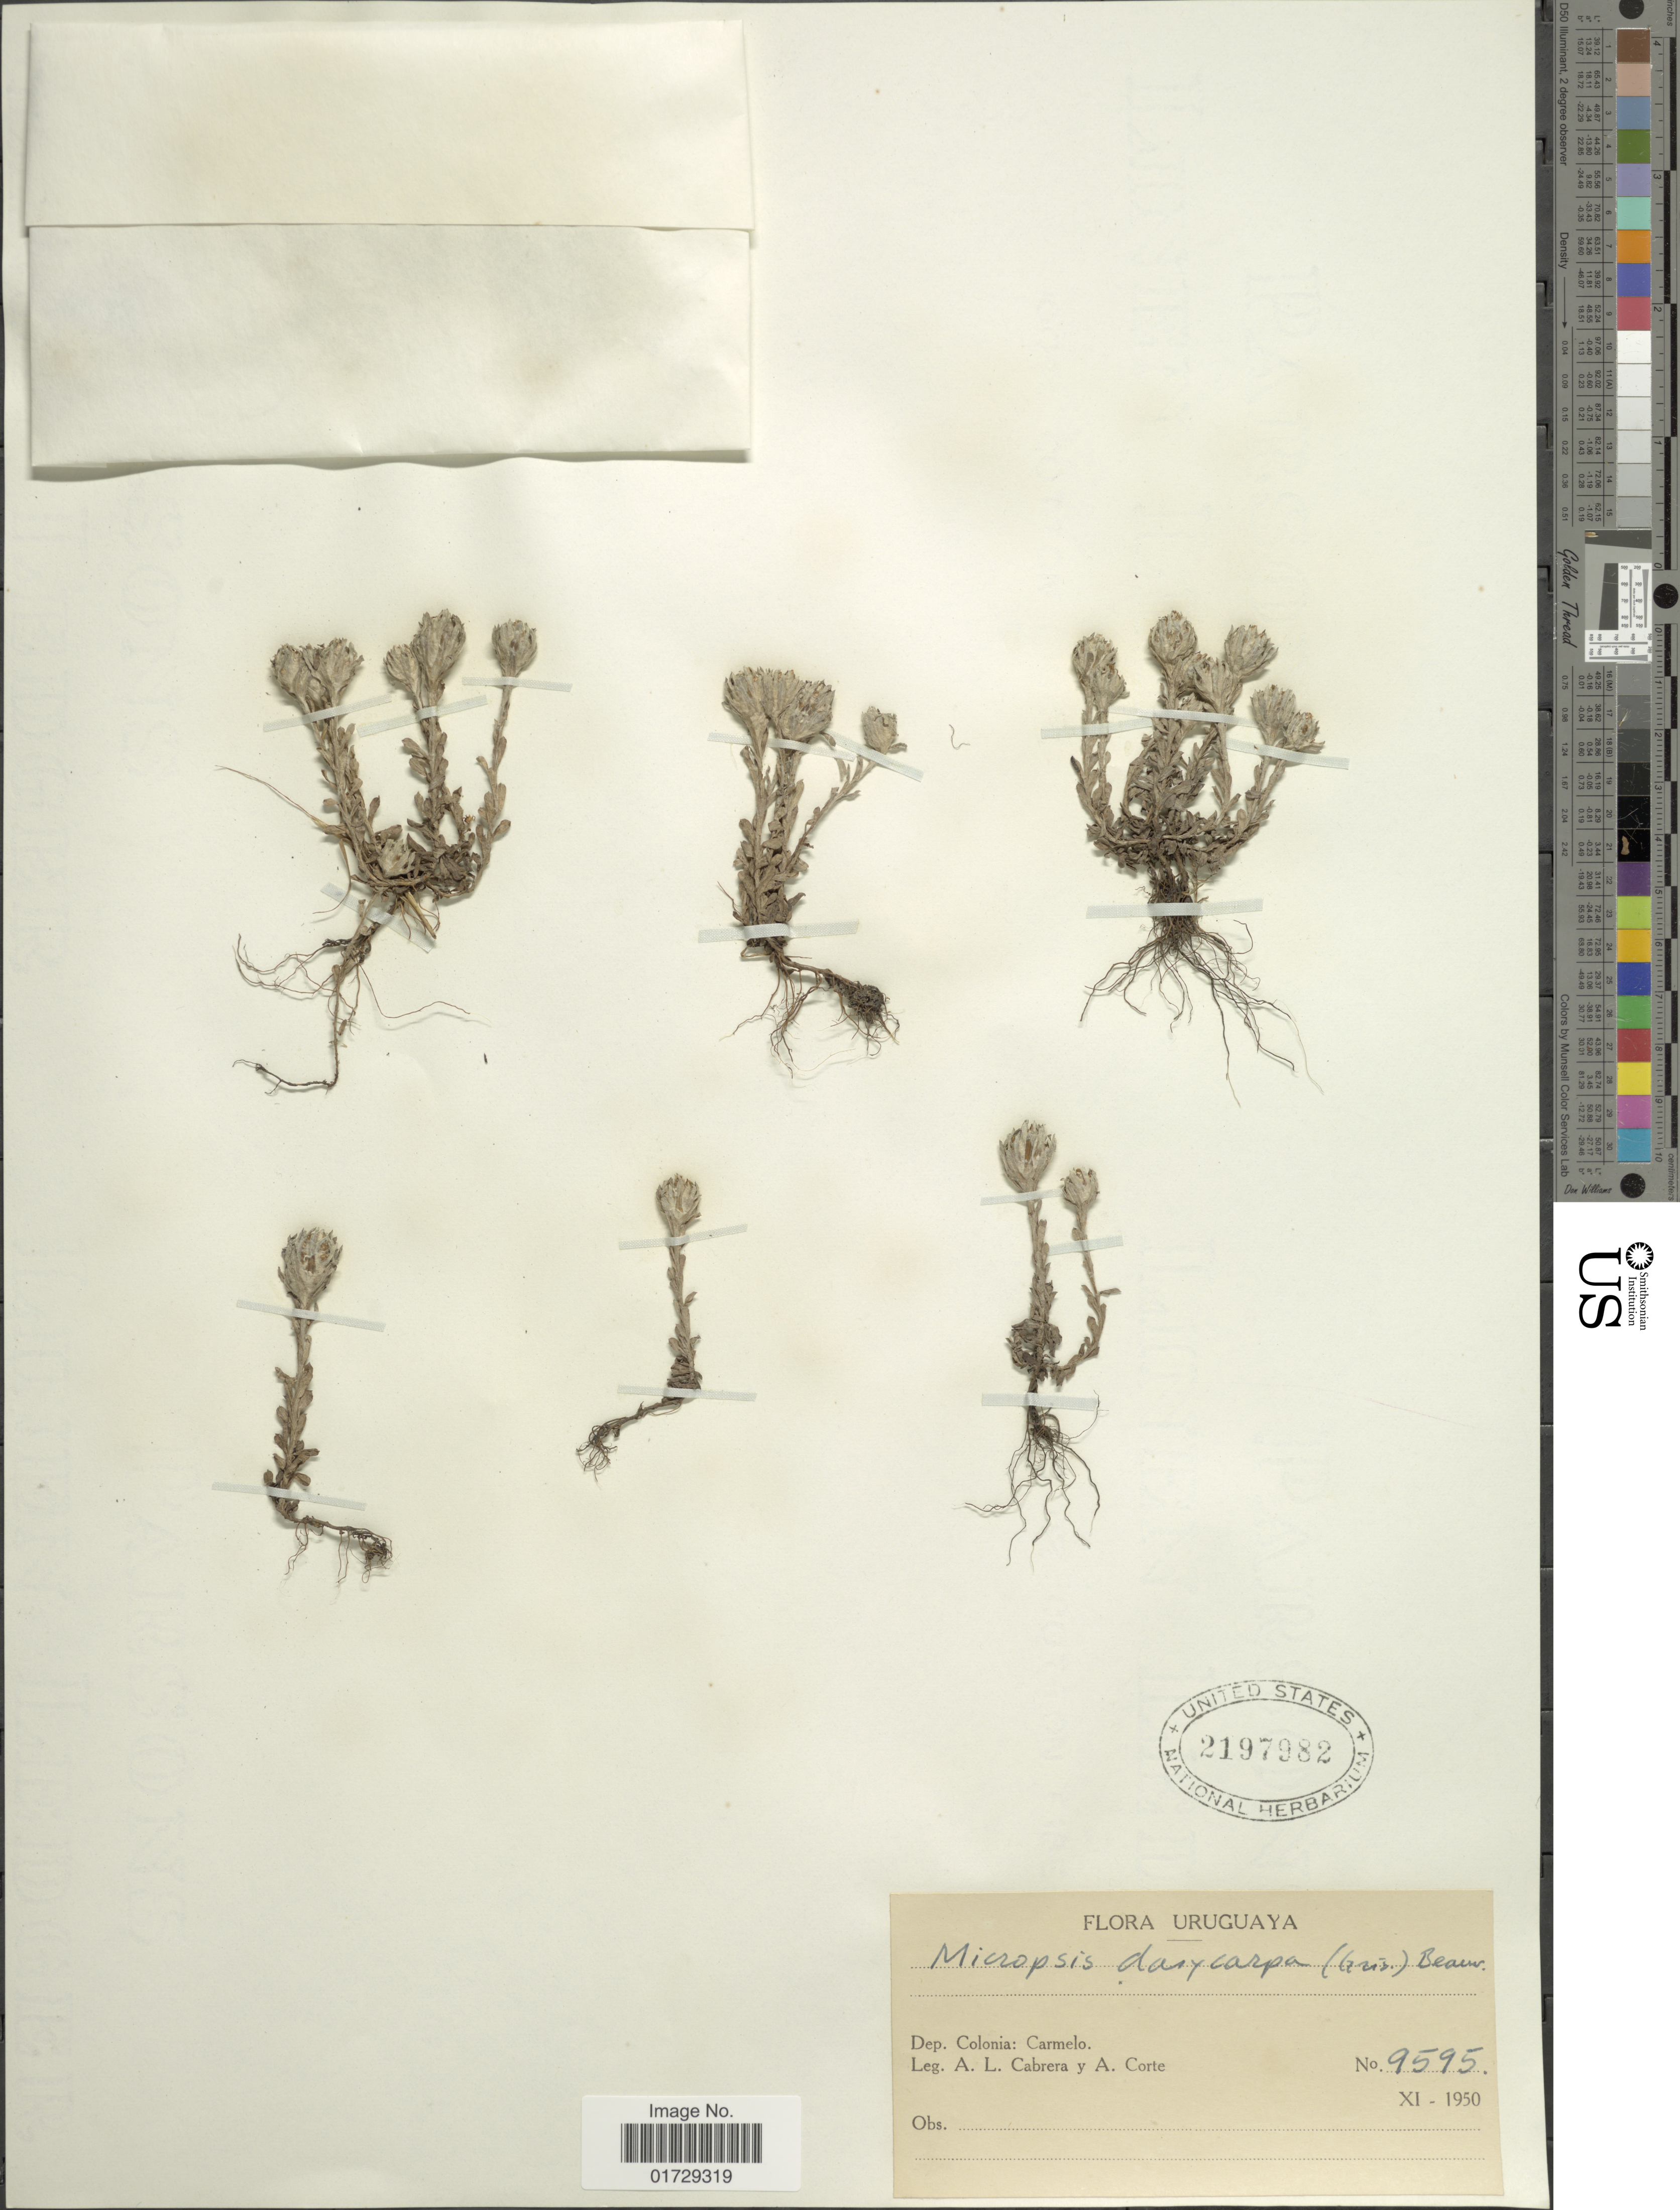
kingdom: Plantae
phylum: Tracheophyta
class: Magnoliopsida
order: Asterales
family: Asteraceae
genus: Micropsis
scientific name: Micropsis dasycarpa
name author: (Griseb.) P. Beauv.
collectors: A. L. Cabrera & A. Corte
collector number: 9595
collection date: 1950-11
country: Uruguay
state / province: Colonia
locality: Carmelo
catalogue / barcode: US 2197982